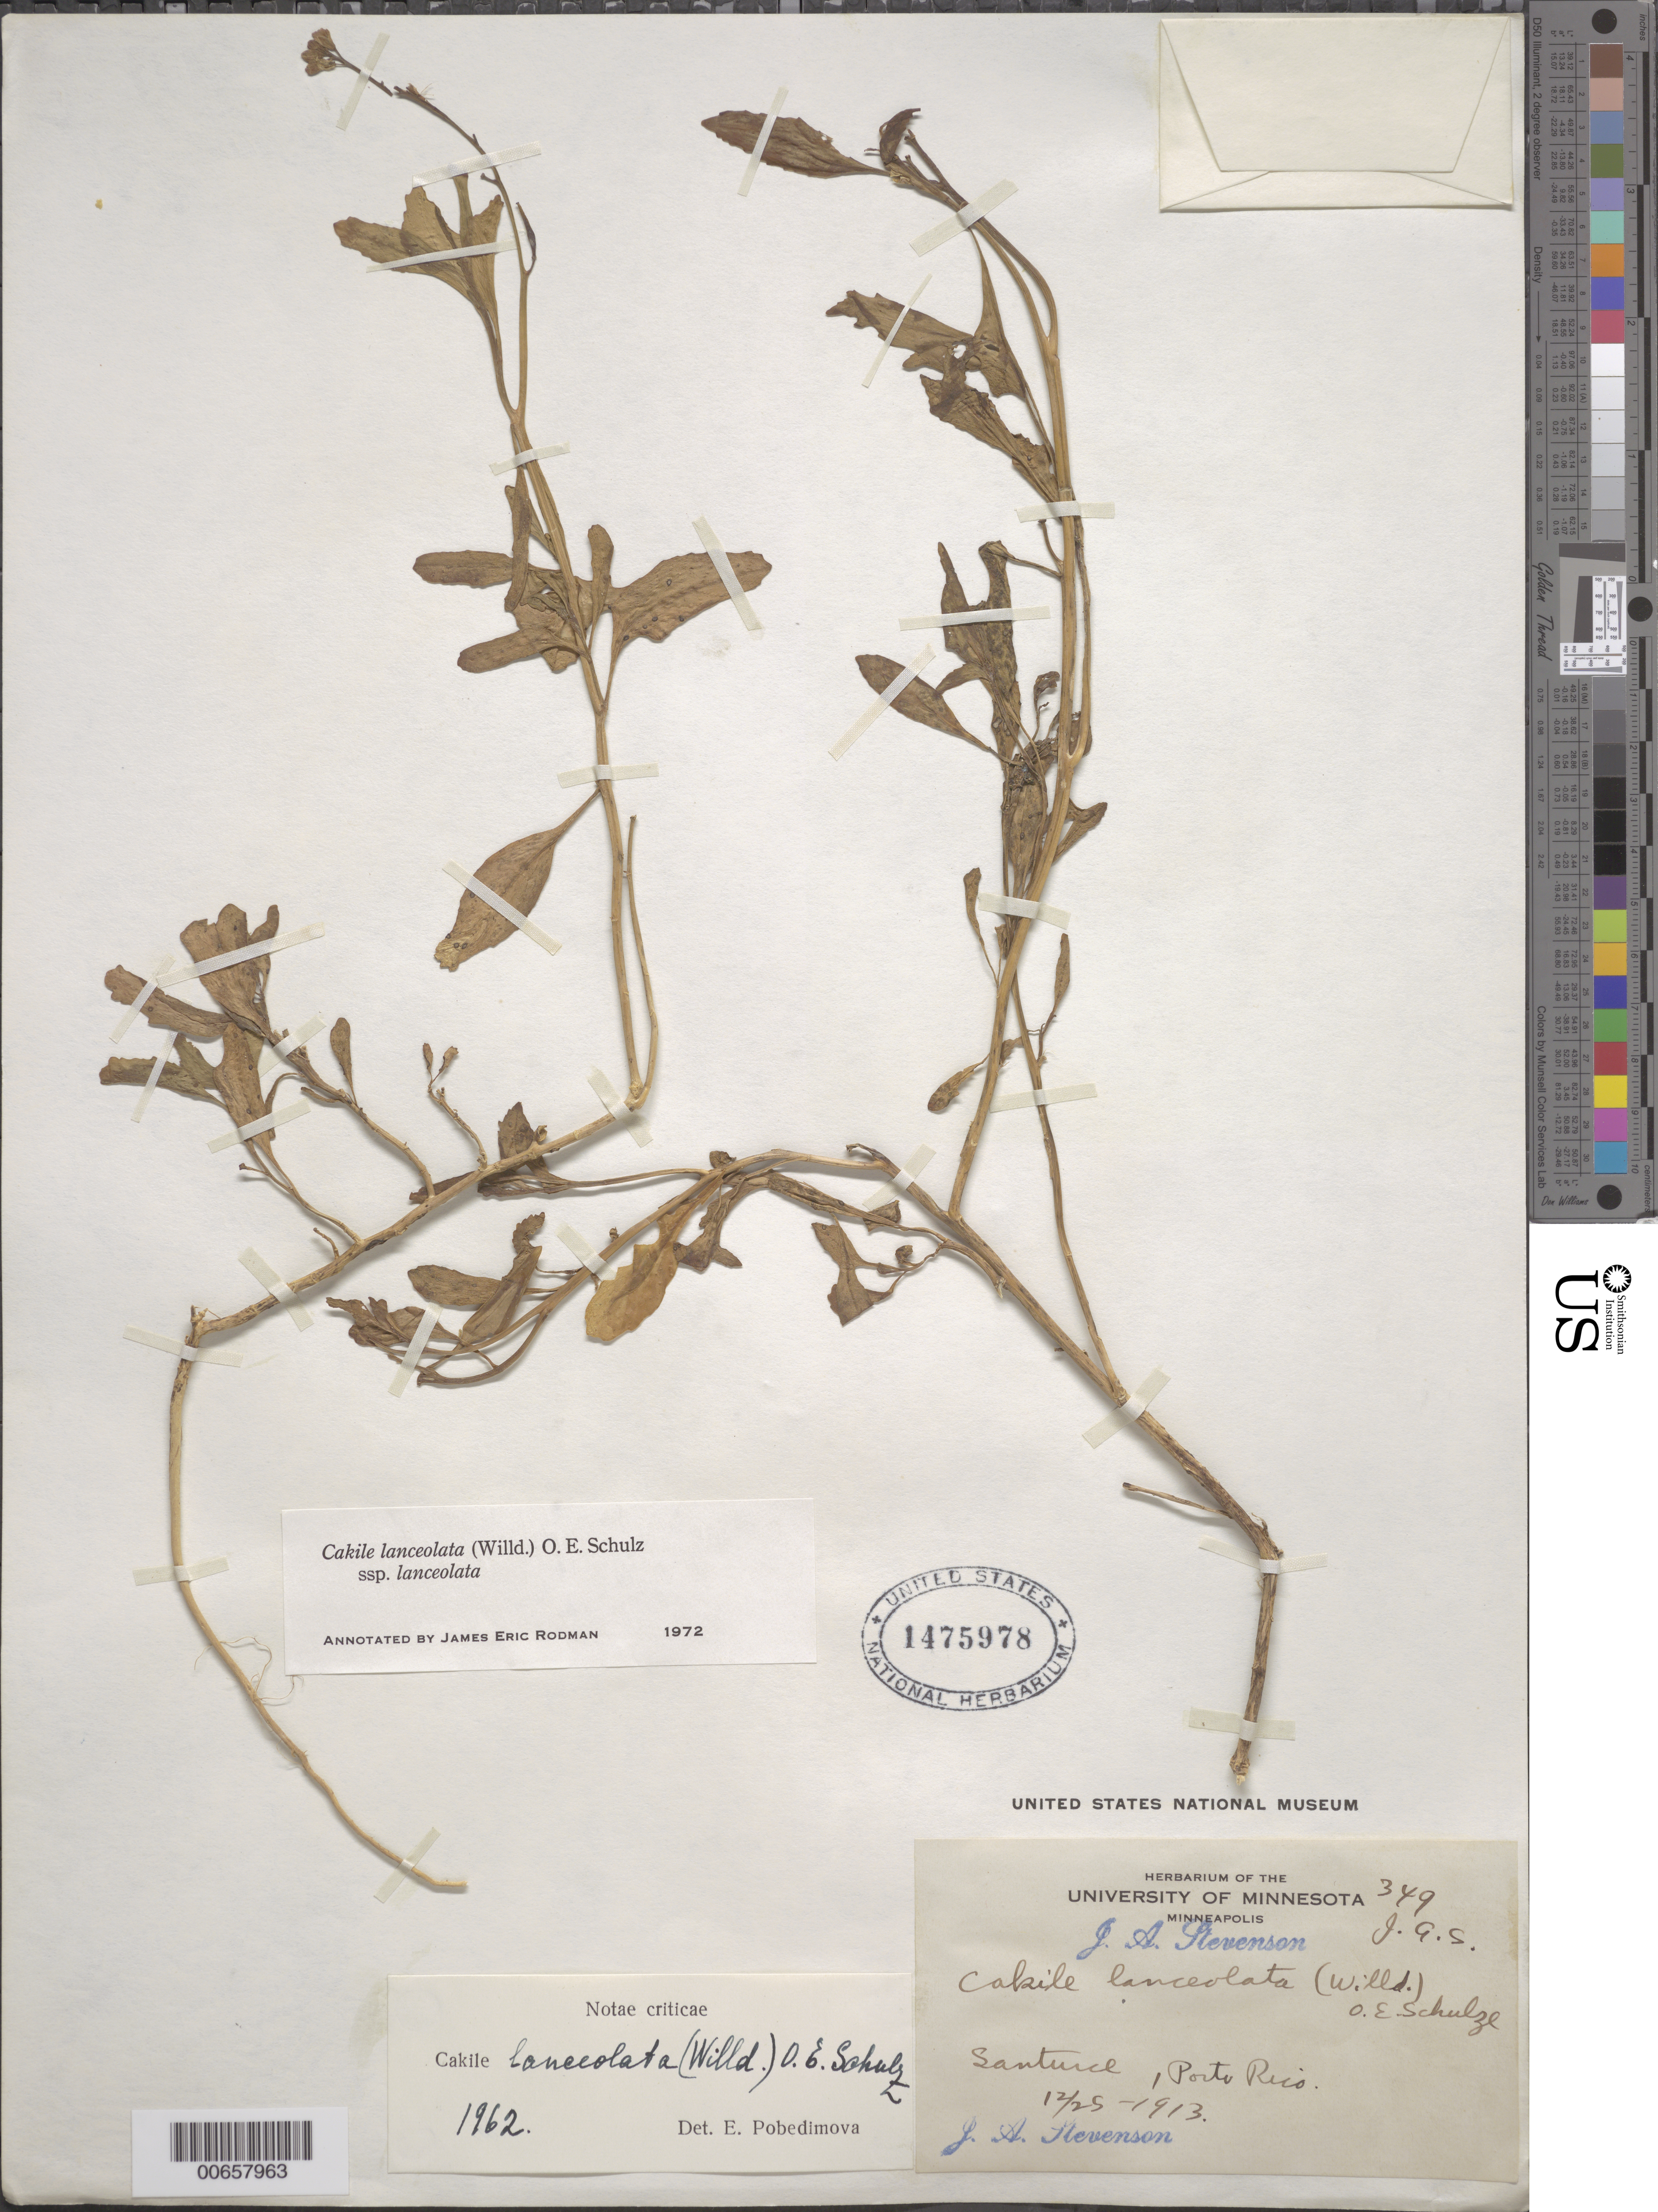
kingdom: Plantae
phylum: Tracheophyta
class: Magnoliopsida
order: Brassicales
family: Brassicaceae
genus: Cakile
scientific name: Cakile lanceolata subsp. lanceolata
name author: (Willd.) O.E. Schulz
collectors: J. Stevenson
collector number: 349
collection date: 1913-12-25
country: Puerto Rico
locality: Santurce, Porto Rico.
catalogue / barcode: US 1475978